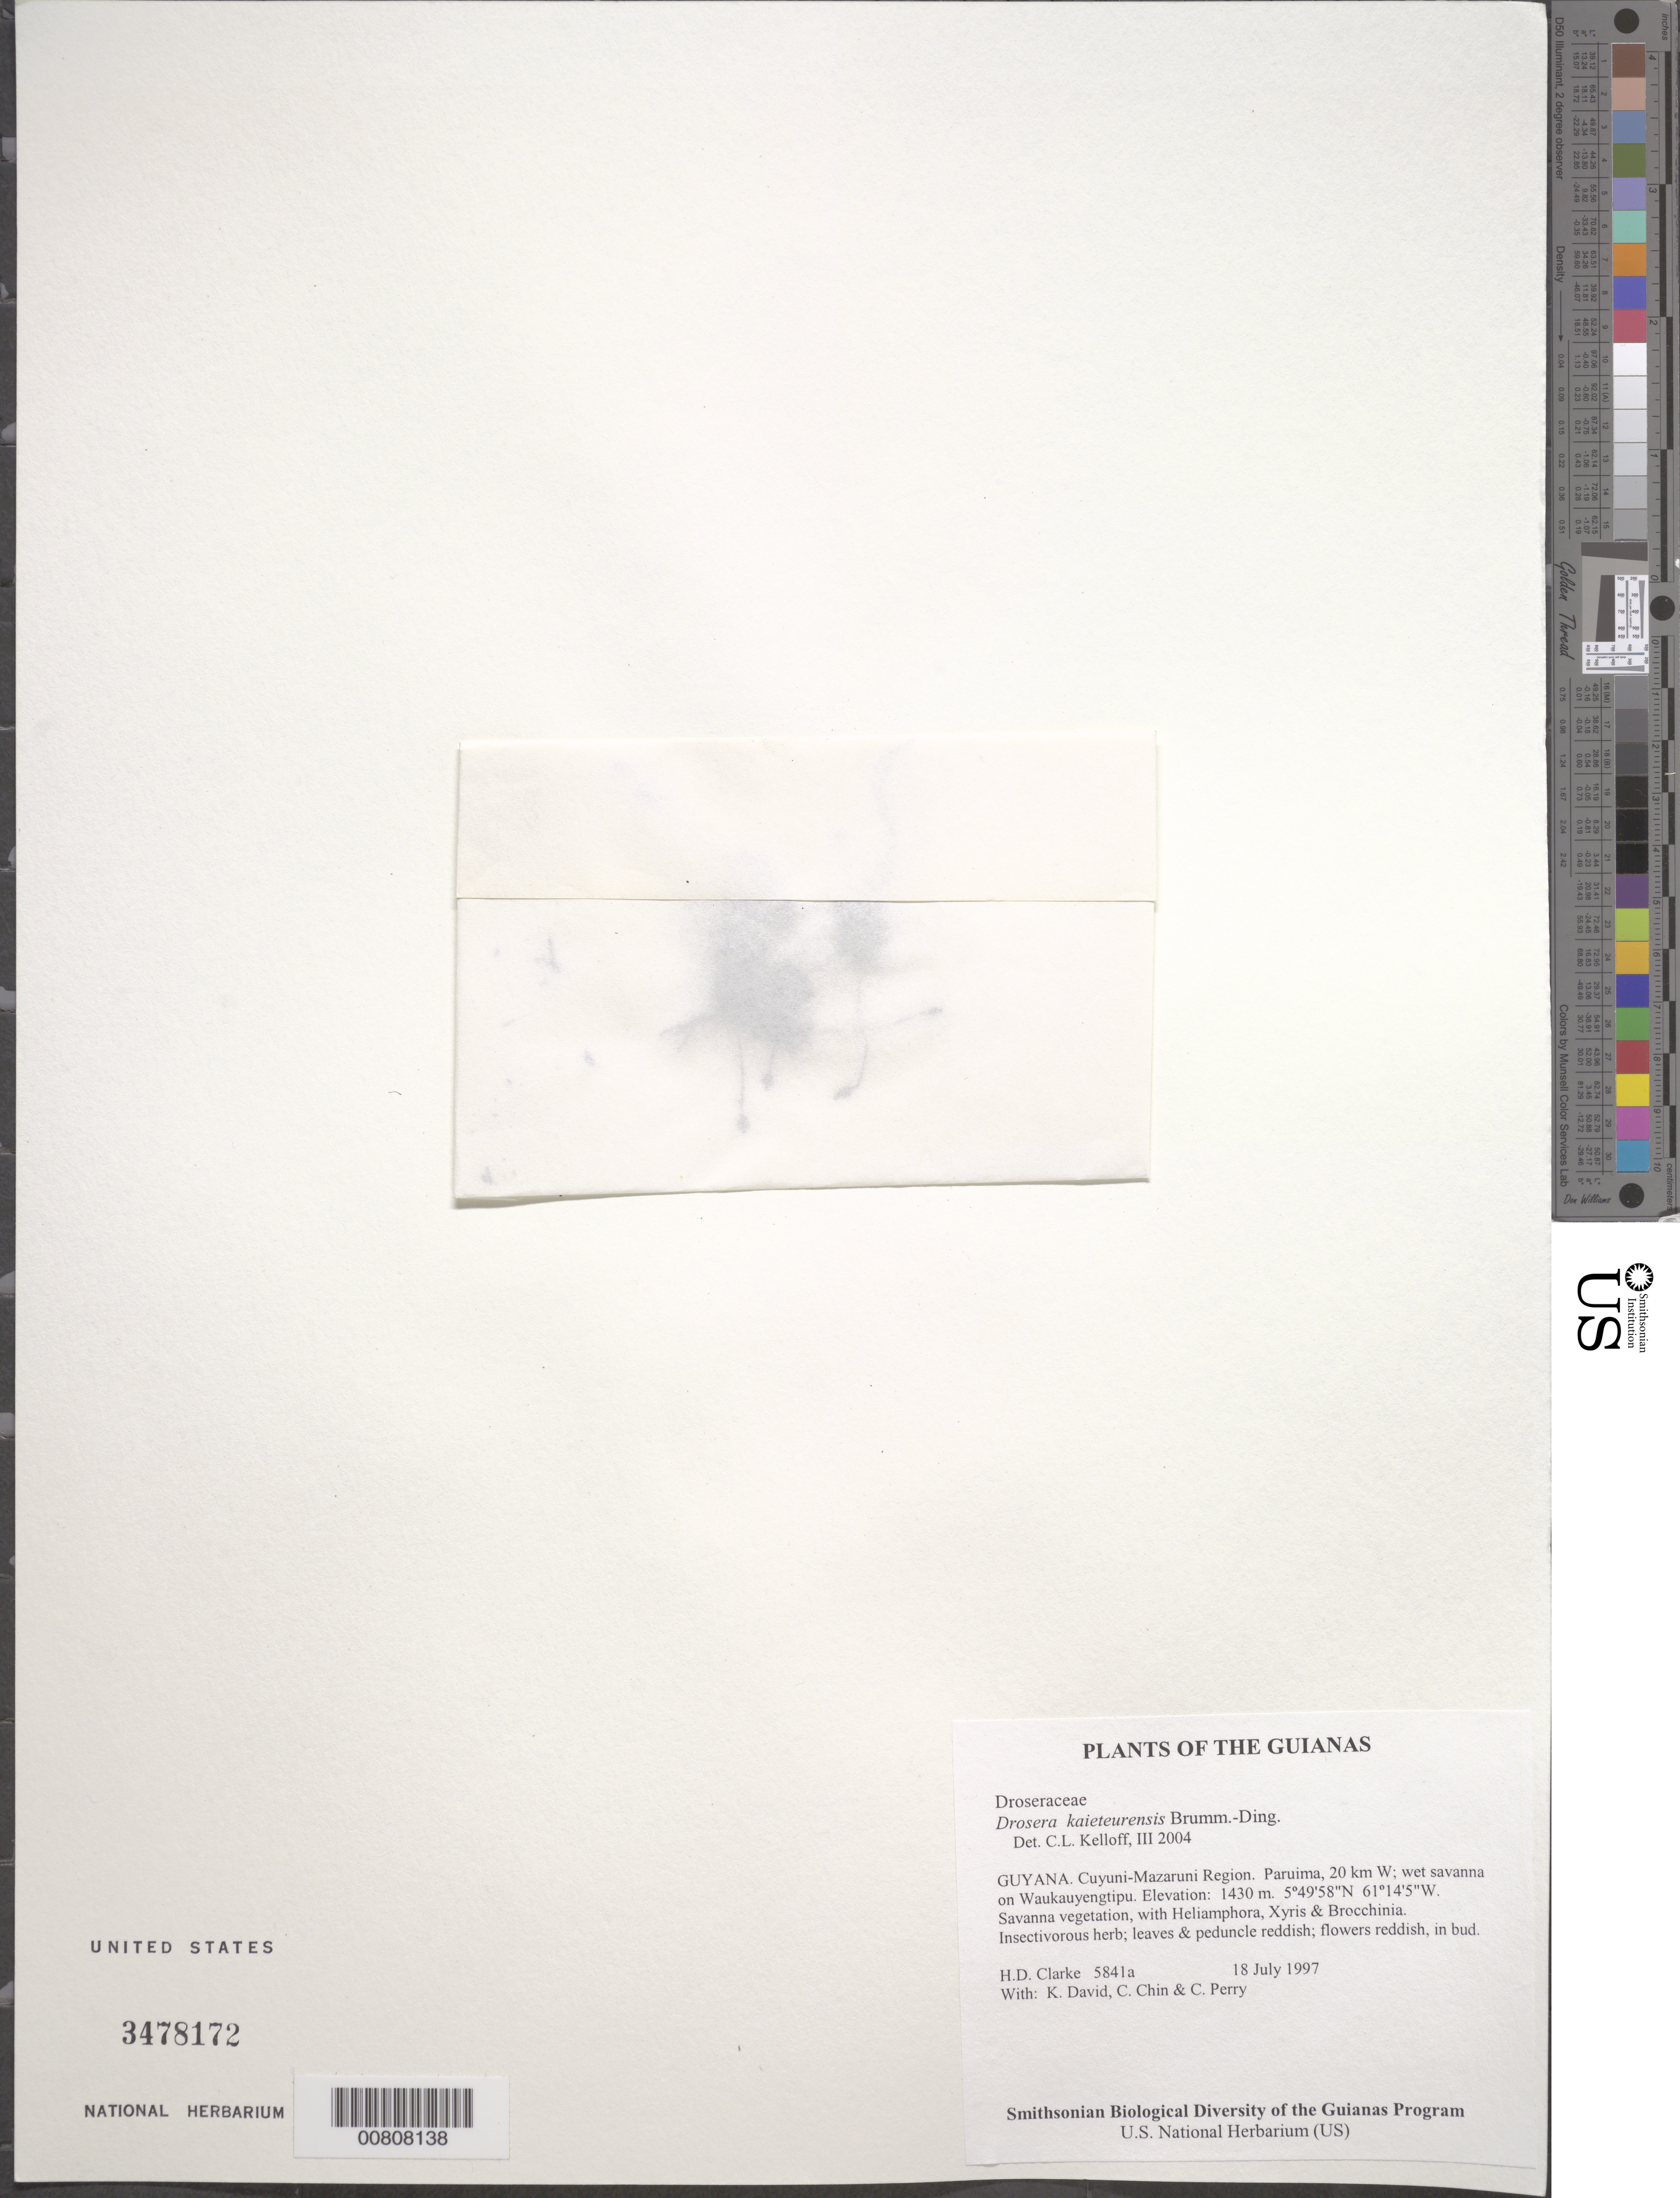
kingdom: Plantae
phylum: Tracheophyta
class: Magnoliopsida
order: Caryophyllales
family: Droseraceae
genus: Drosera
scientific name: Drosera kaieteurensis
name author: Brumm.-Ding.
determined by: Kelloff, Carol L., (US), Smithsonian Institution - National Museum of Natural History (UNITED STATES)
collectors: H. D. Clarke, K. David, C. Chin & C. Perry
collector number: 5841 a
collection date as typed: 18 July 1997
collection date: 1997-07-18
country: Guyana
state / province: Cuyuni-Mazaruni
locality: Paruima, 20 km W; wet savanna on Waukauyengtipu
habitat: Savanna vegetation, with Heliamphora, Xyris & Brocchinia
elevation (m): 1430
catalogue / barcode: US 3478172